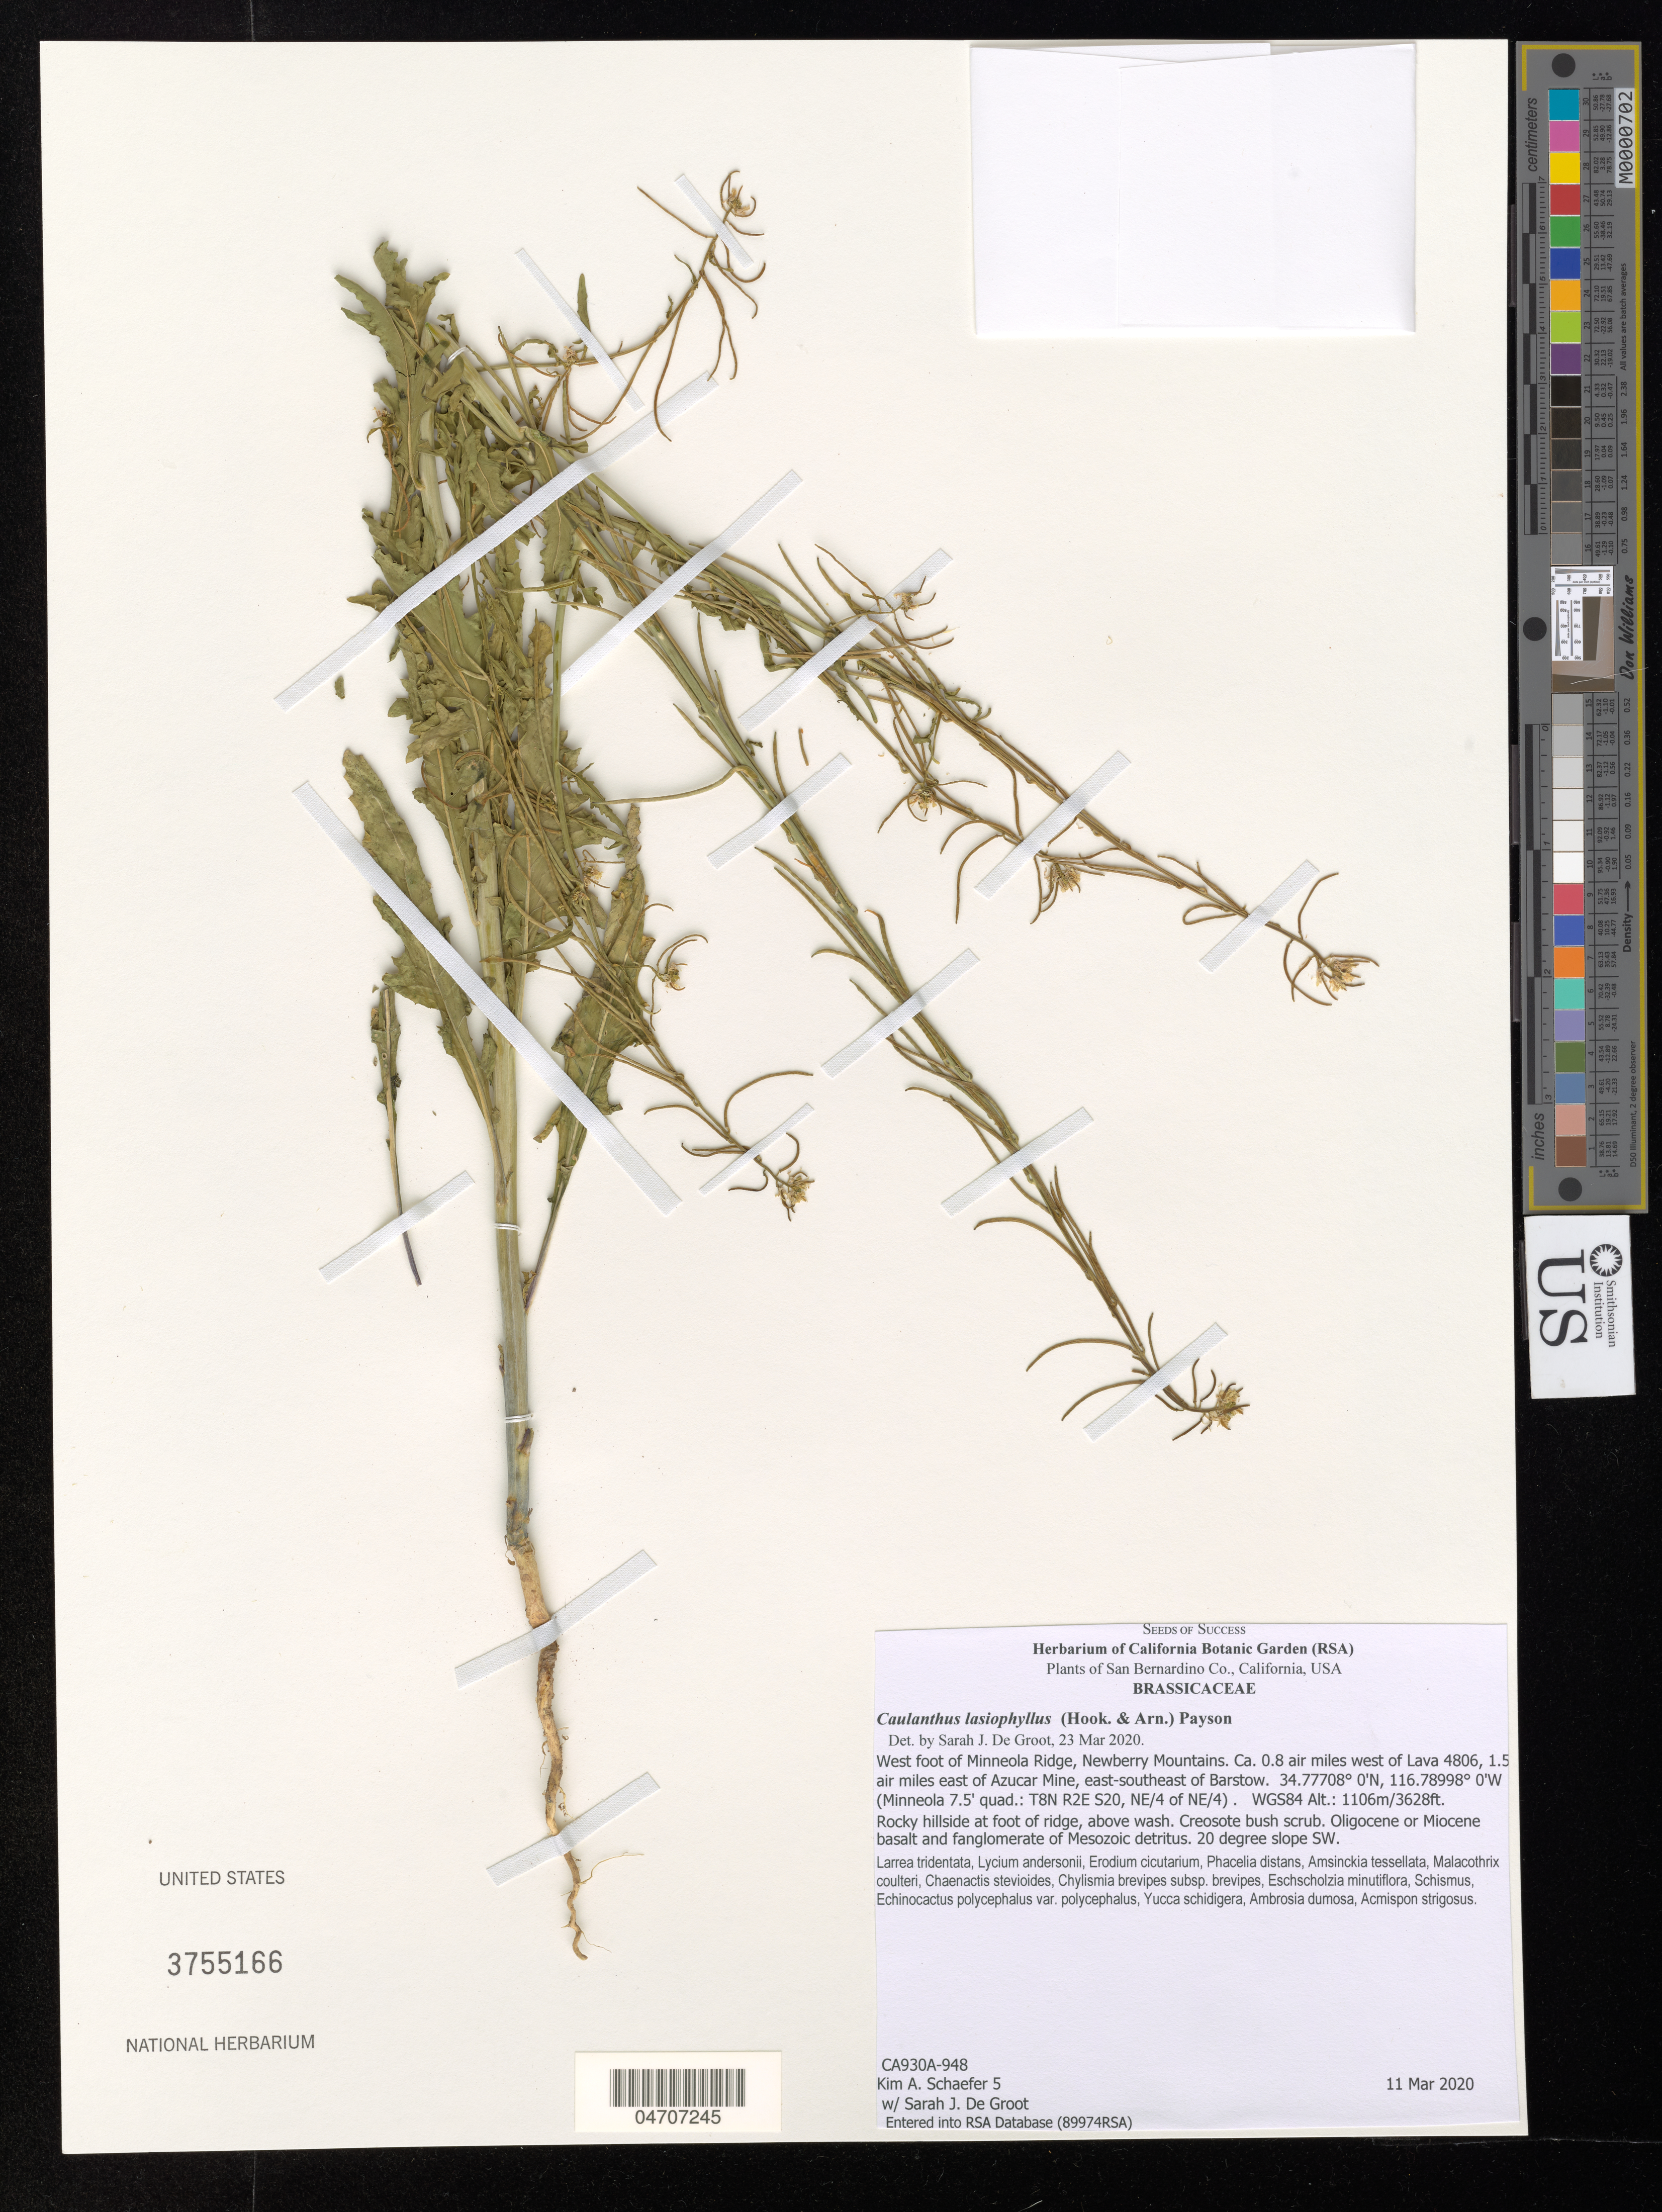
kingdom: Plantae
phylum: Tracheophyta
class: Magnoliopsida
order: Brassicales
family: Brassicaceae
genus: Caulanthus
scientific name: Caulanthus lasiophyllus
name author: (Hook. & Arn.) Payson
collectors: K. Schaefer & S. De Groot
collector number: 5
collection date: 2020-03-11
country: United States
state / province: California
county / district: San Bernardino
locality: San Bernardino Co. West foot of Minneola Ridge, Newberry Mountains. Ca. 0.8 air miles west of Lava 4806, 1.5 air miles east of Azucar Mine, east-southeast of Barstow. (Minneola 7.5' quad.: T8N R2E S20, NE/4 of NE/4). WGS84.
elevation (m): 1106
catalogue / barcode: US 3755166